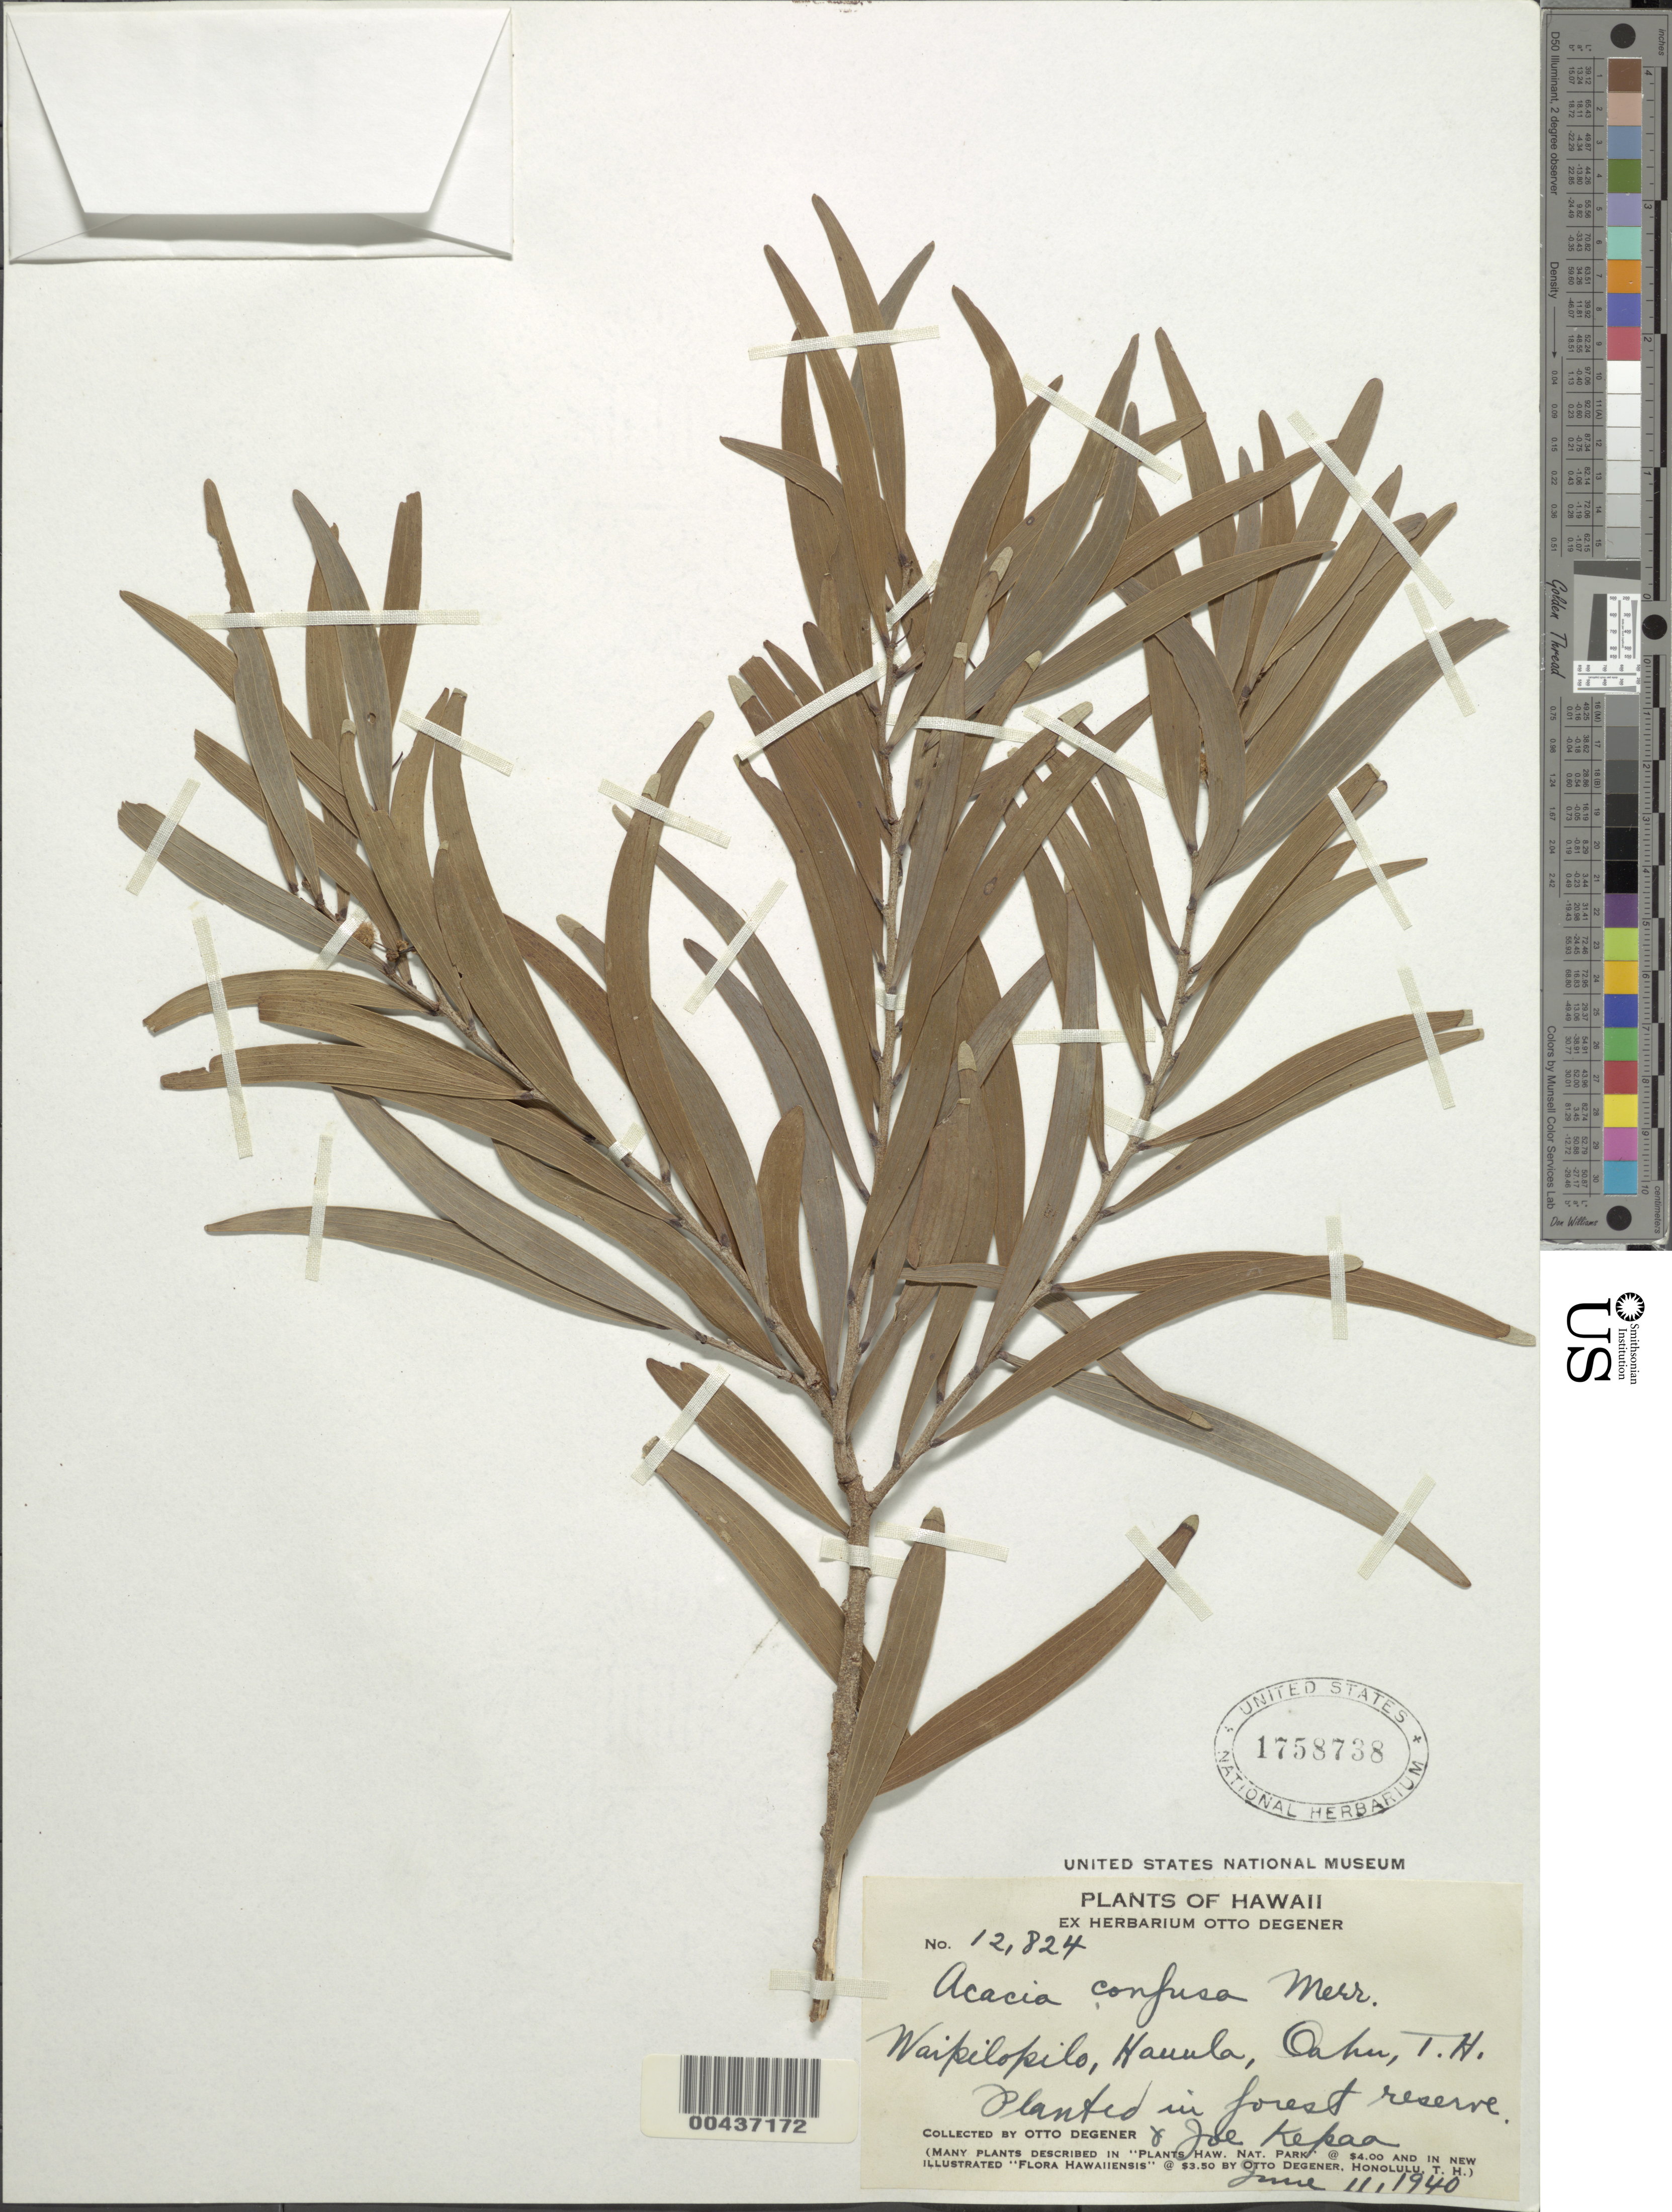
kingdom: Plantae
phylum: Tracheophyta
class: Magnoliopsida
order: Fabales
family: Fabaceae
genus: Acacia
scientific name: Acacia confusa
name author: Merr.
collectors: O. Degener & J. Kepaa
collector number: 12824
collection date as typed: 11 Jun 1940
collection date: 1940-06-11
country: United States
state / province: Hawaii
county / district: Honolulu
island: Oahu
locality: Waipilopilo, Hauula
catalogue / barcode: US 1758738